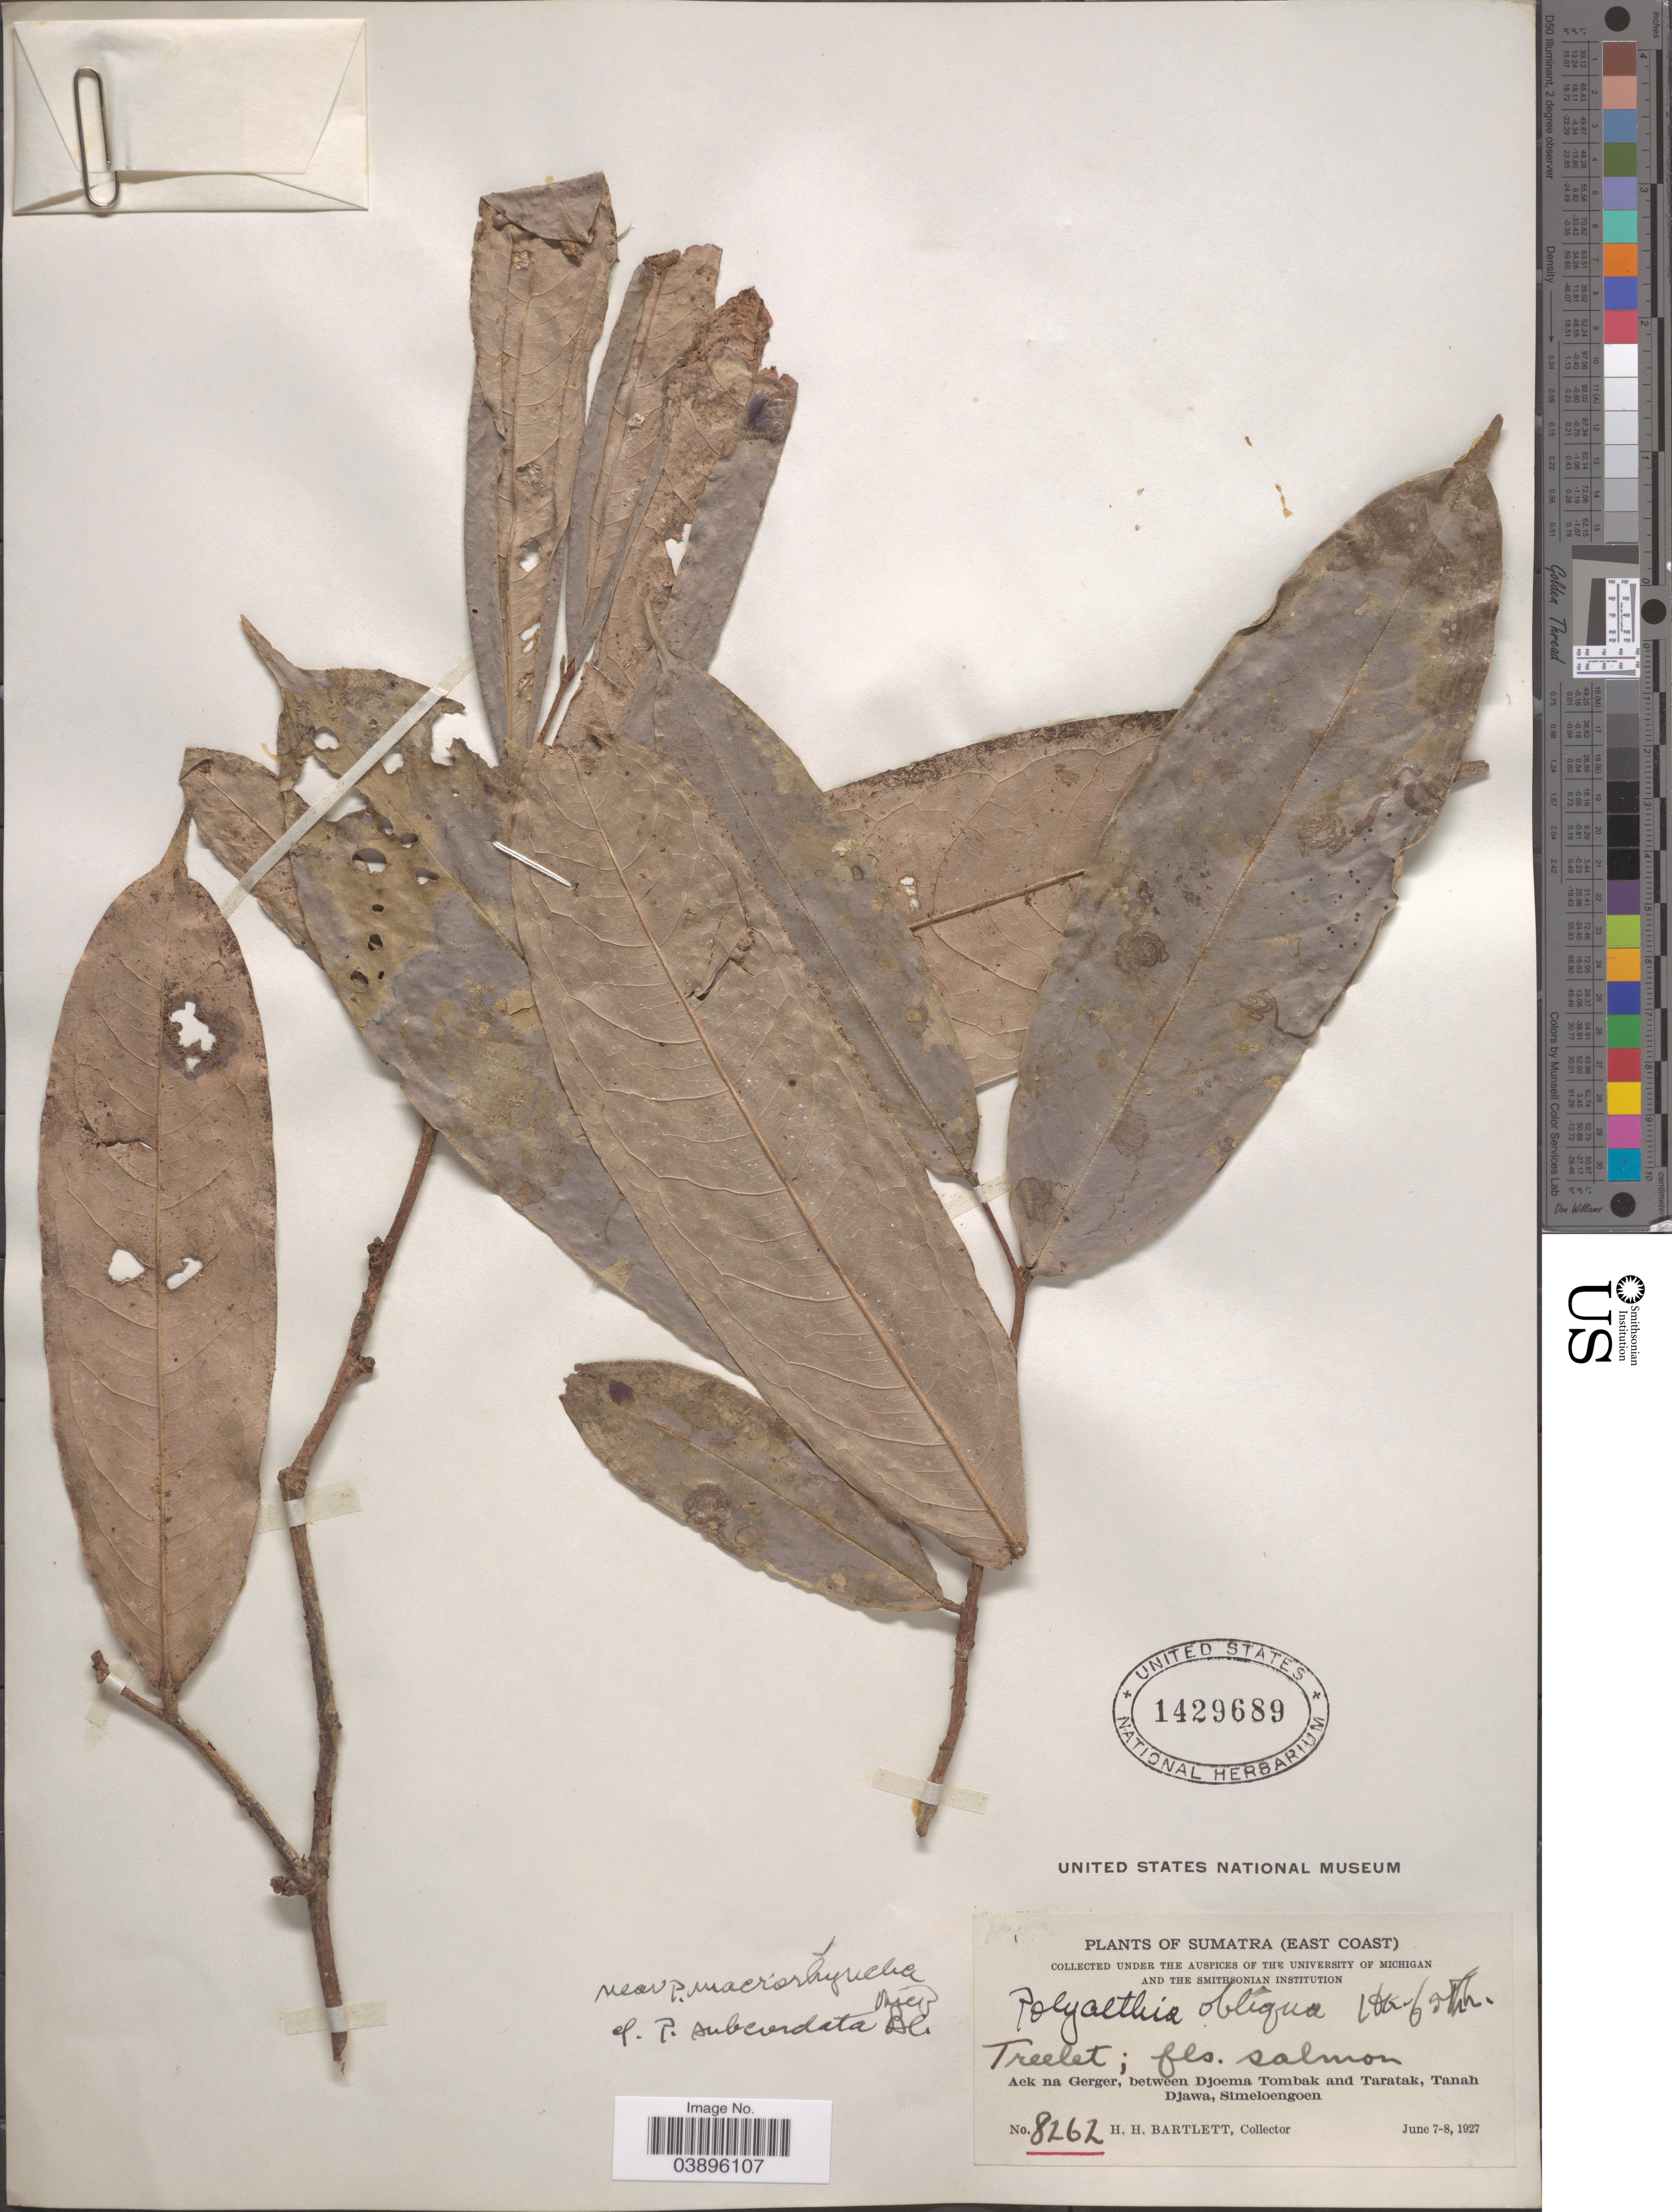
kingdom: Plantae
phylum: Tracheophyta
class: Magnoliopsida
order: Magnoliales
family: Annonaceae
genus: Polyalthia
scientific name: Polyalthia obliqua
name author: Hook. f. & Thomson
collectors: H. H. Bartlett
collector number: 8262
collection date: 1927-06-07/1927-06-08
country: Indonesia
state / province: Sumatra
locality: (East Coast). Aek na Gerger, between Djoema Tombak and Taratak, Tanah Djawa, Simeloengoen.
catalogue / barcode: US 1429689